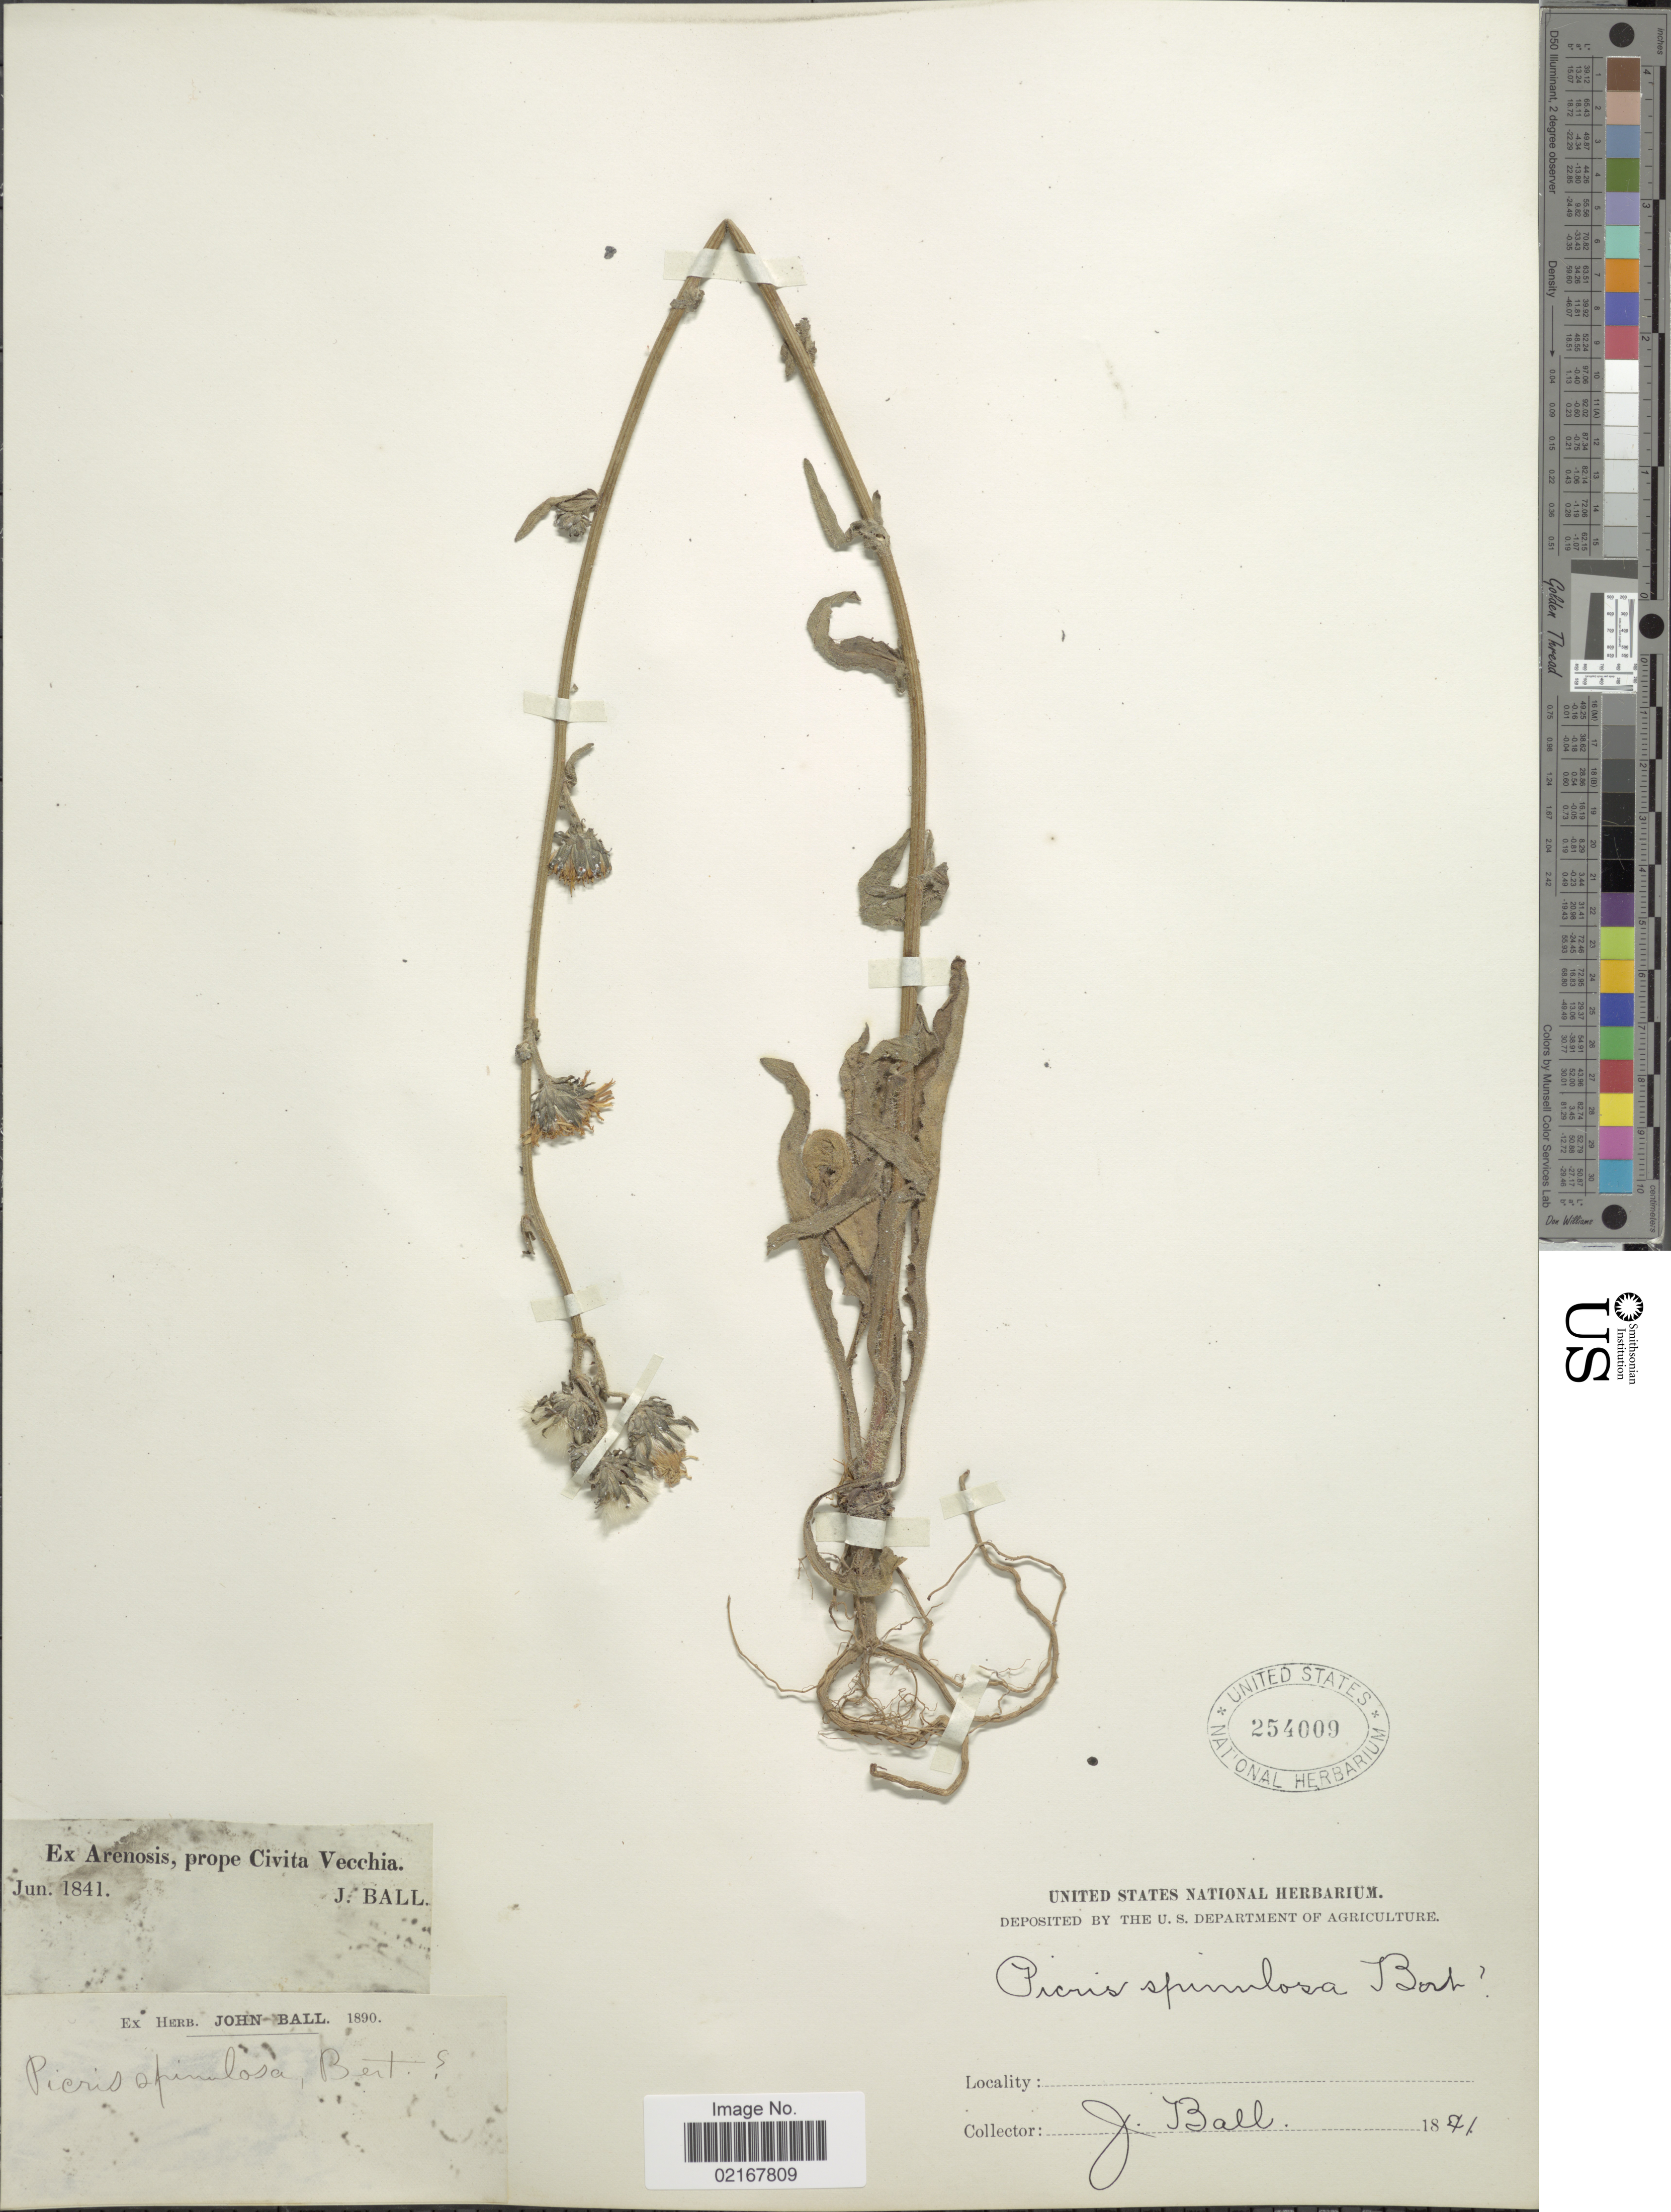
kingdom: Plantae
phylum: Tracheophyta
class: Magnoliopsida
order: Asterales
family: Asteraceae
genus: Picris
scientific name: Picris hieracioides subsp. spinulosa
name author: (Guss.) Arcang.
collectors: J. Ball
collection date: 1841-06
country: Italy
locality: Arenosis, prope Civitavecchia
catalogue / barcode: US 254009